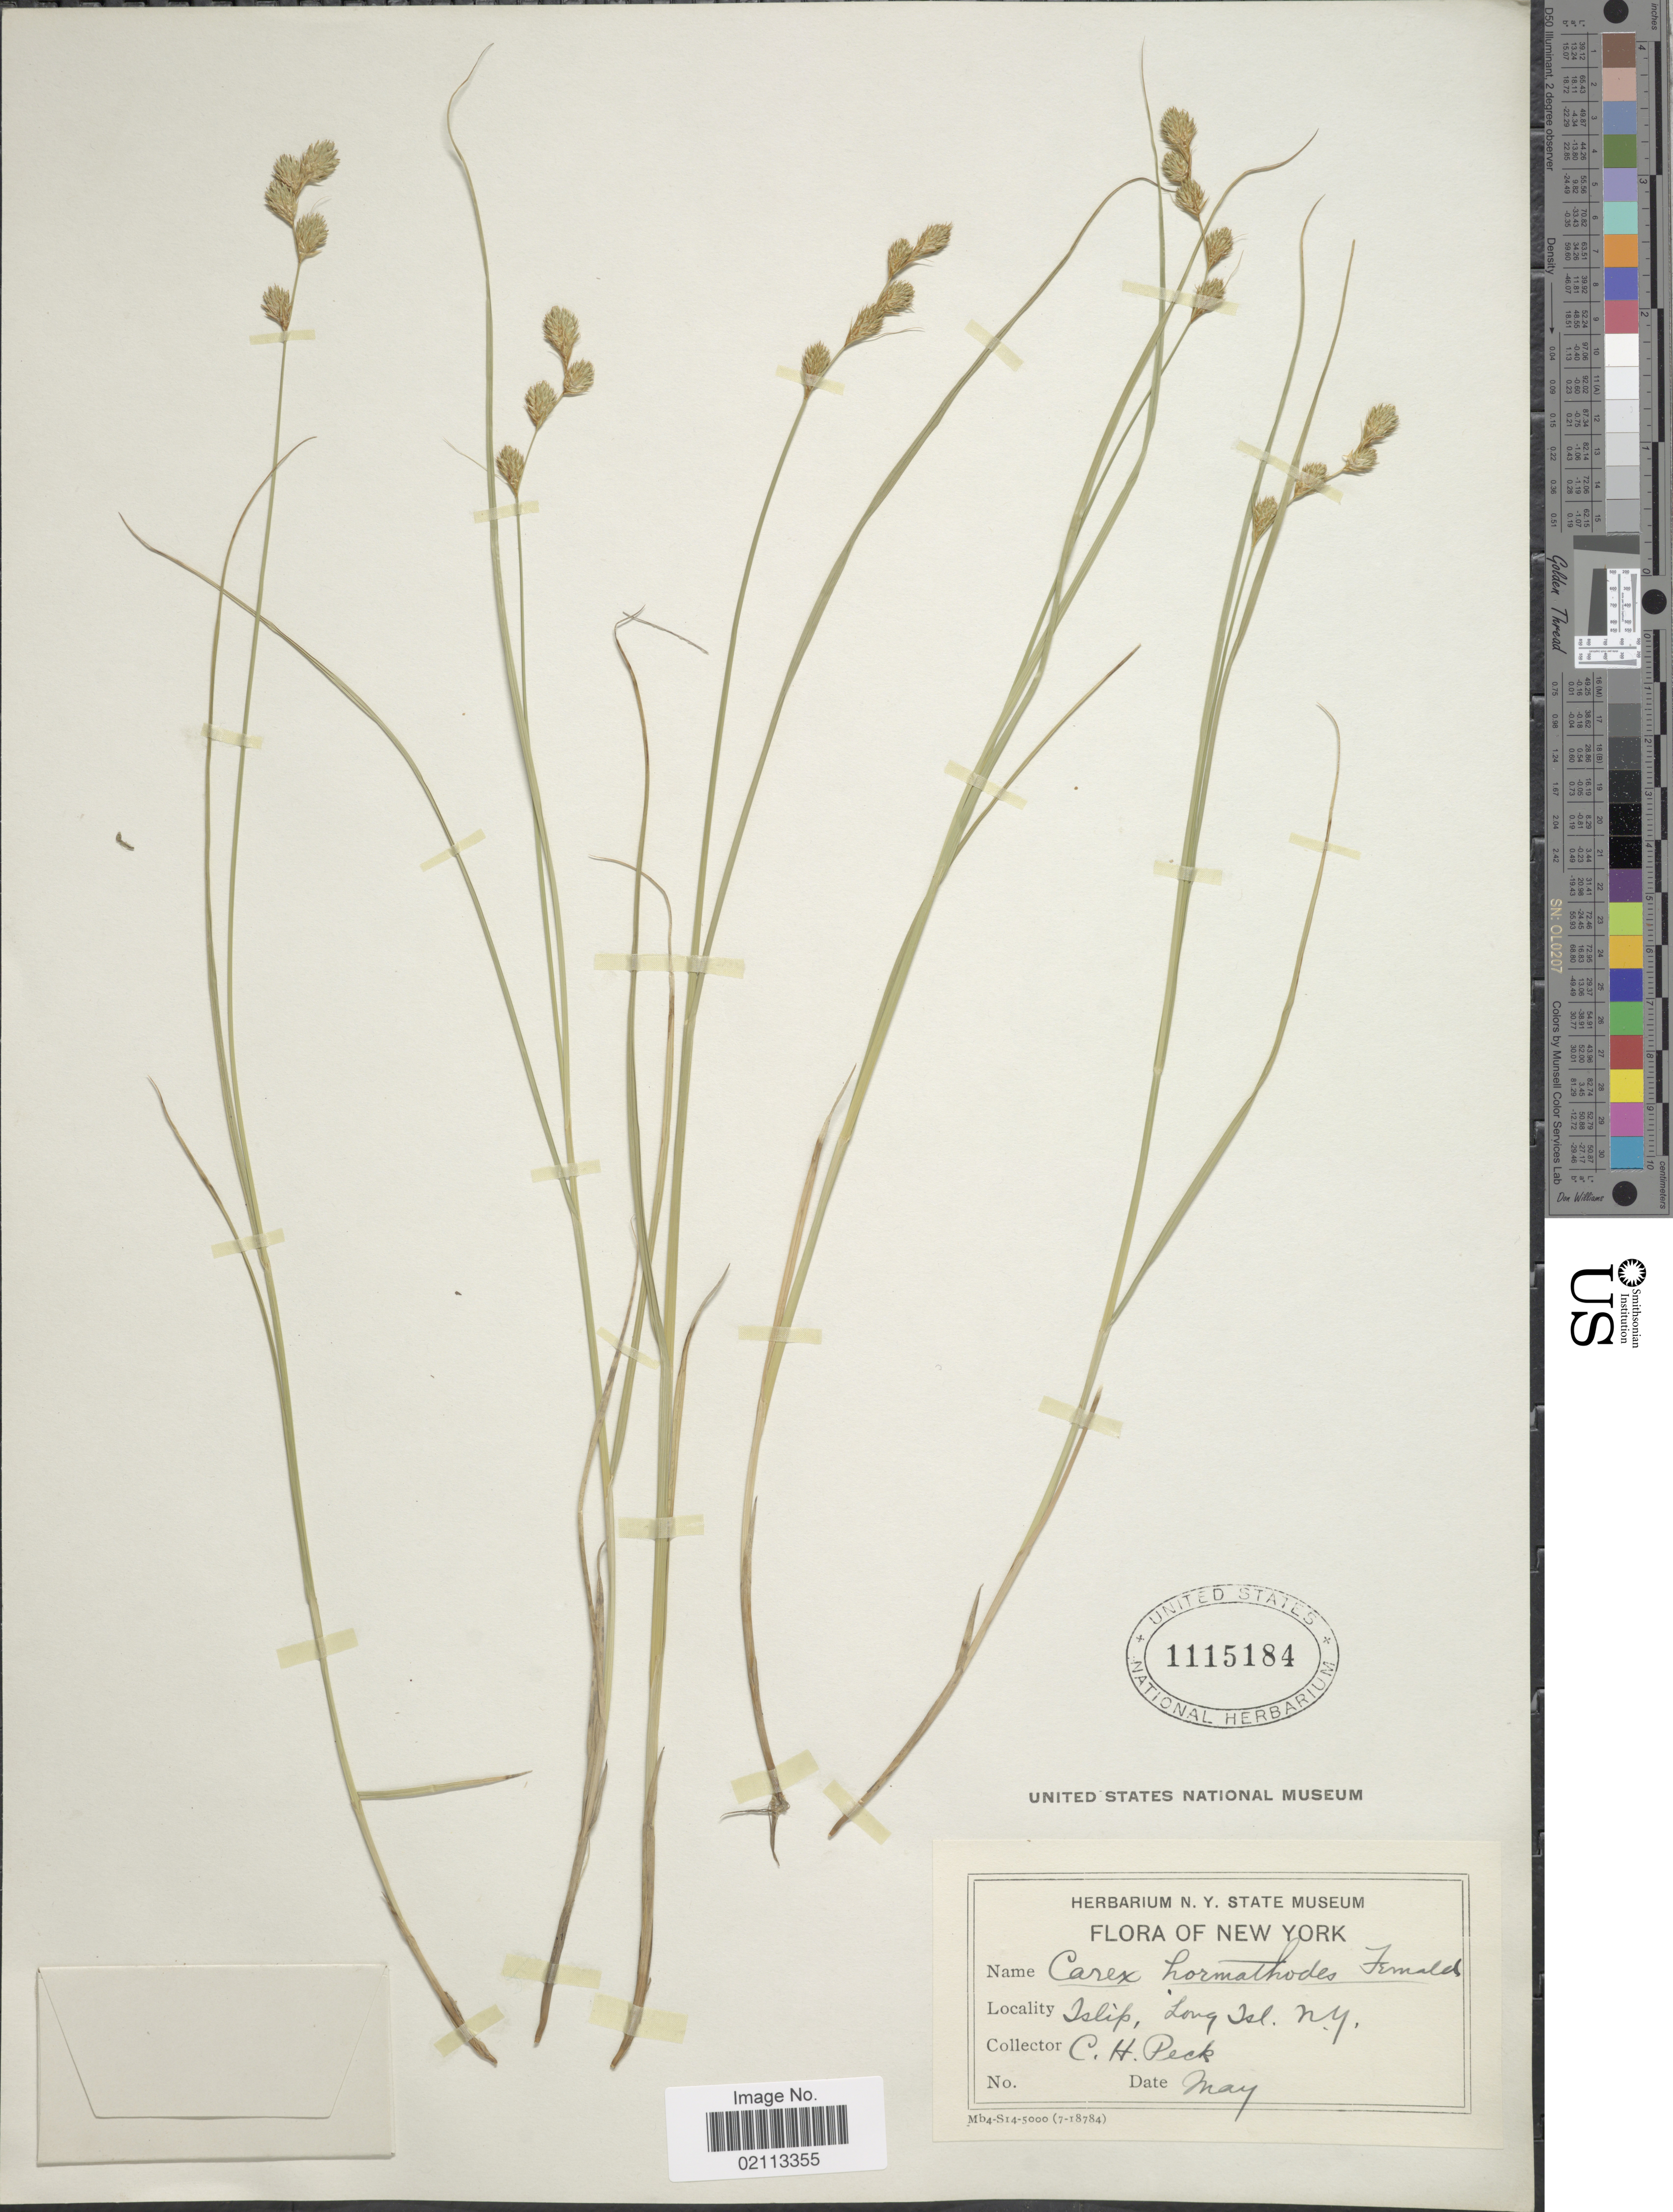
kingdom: Plantae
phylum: Tracheophyta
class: Liliopsida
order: Poales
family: Cyperaceae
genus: Carex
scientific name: Carex hormathodes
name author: Fernald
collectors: C. H. Peck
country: United States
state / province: New York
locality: Islip, Long Isl.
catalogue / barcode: US 1115184